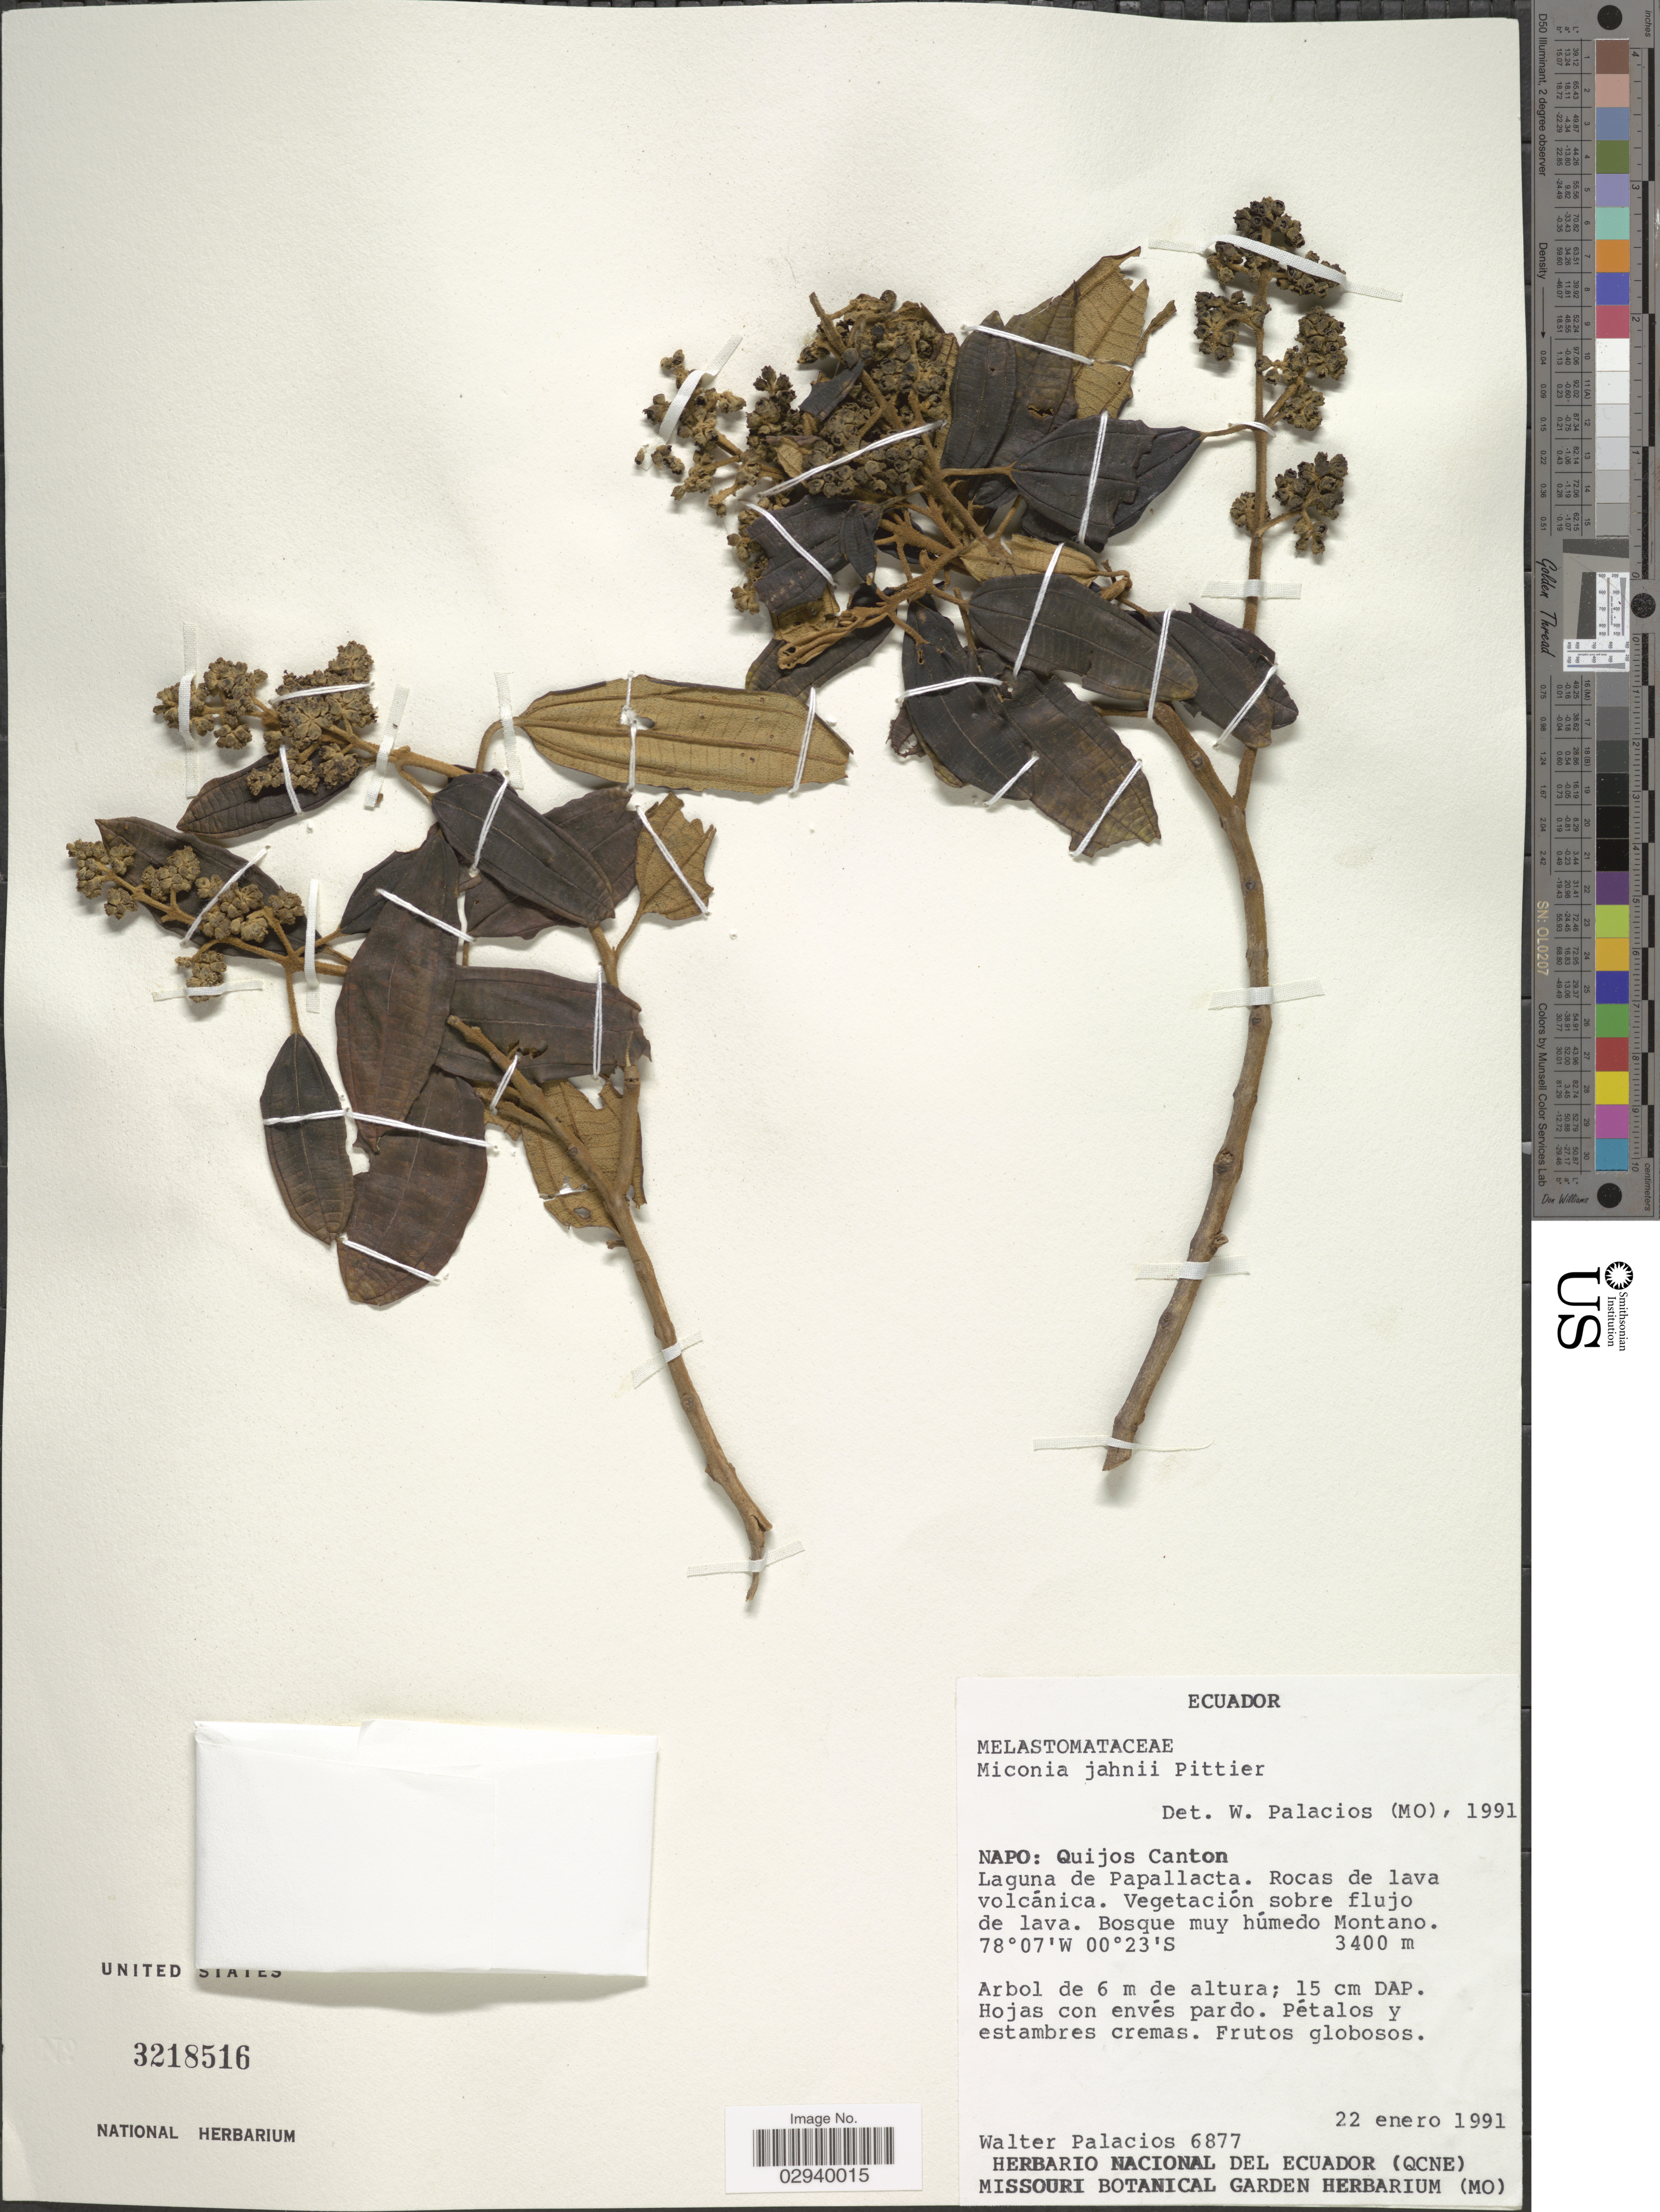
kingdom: Plantae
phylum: Tracheophyta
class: Magnoliopsida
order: Myrtales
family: Melastomataceae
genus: Miconia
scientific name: Miconia jahnii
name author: Pittier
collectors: W. Palacios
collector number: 6877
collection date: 1991-01-22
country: Ecuador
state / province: Napo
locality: Quijos Canton. Laguna de Papallacta. Rocas de lava volcánica. Bosque muy húmedo Montano.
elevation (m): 3400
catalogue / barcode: US 3218516